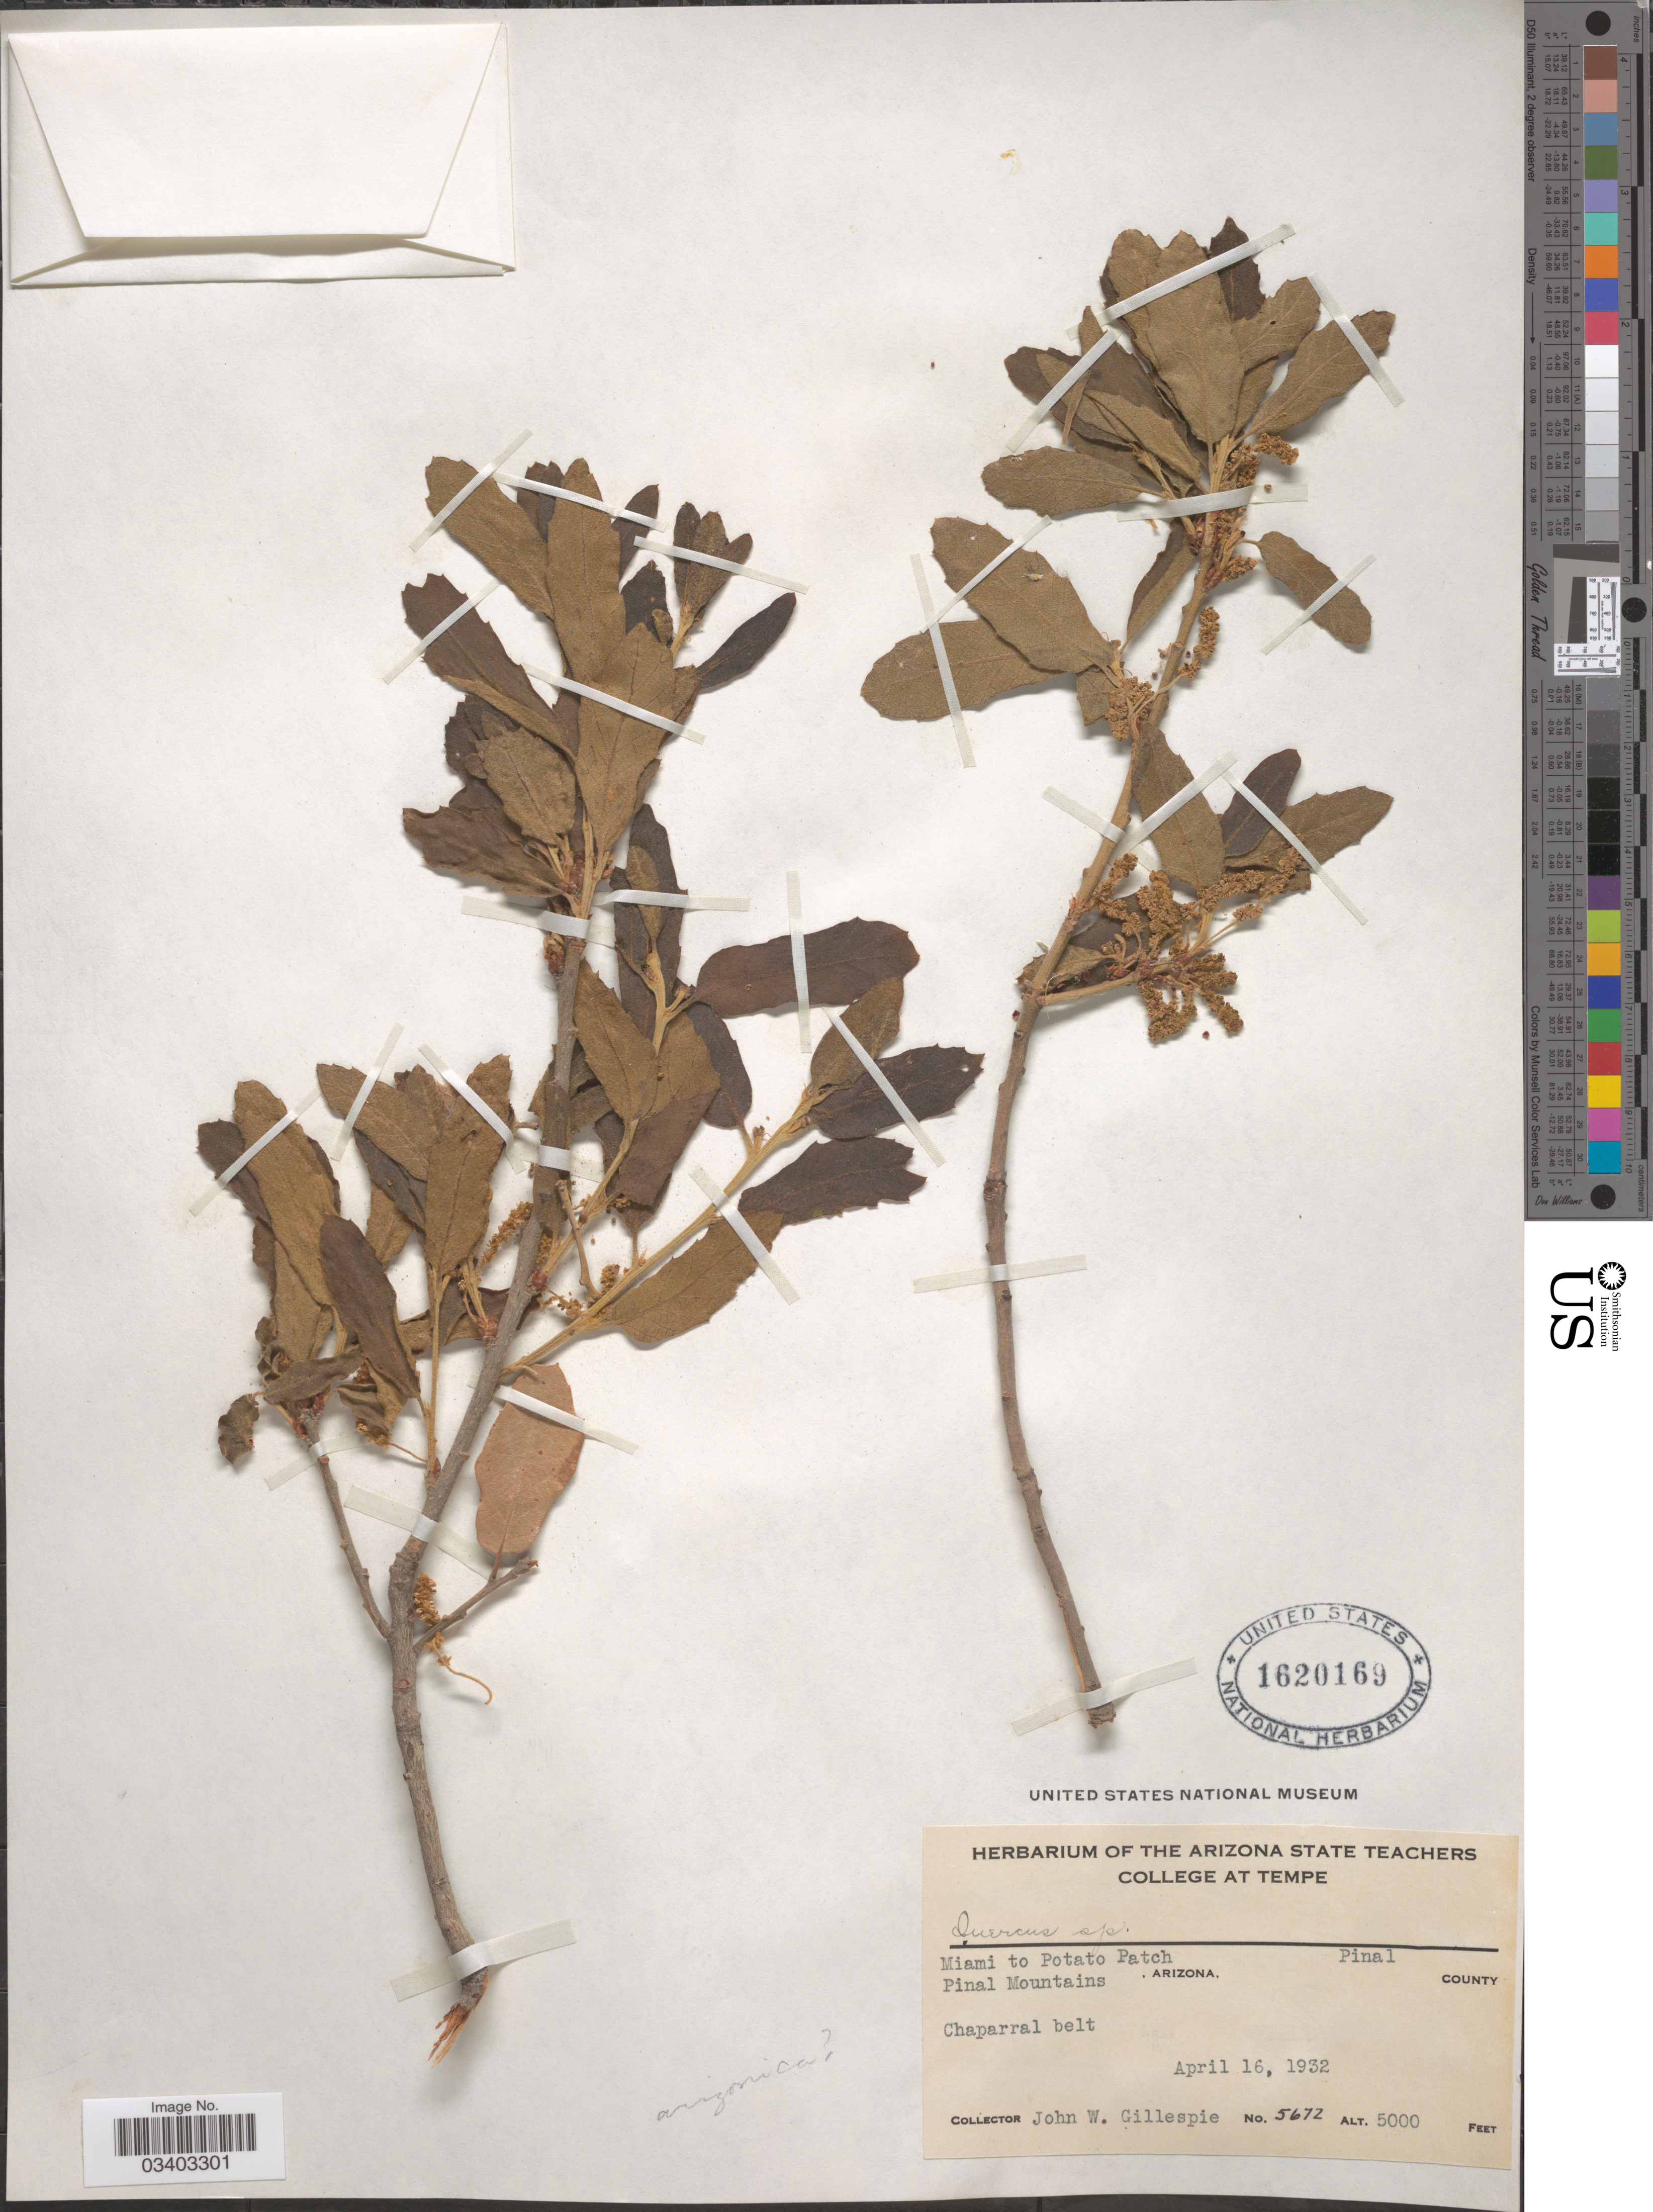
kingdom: Plantae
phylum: Tracheophyta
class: Magnoliopsida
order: Fagales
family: Fagaceae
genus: Quercus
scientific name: Quercus arizonica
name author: Sarg.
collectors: J. W. Gillespie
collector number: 5672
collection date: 1932-04-16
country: United States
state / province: Arizona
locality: Miami to Potato Patch. Pinal Mountains. Pinal County. Chaparral belt.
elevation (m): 1524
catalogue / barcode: US 1620169